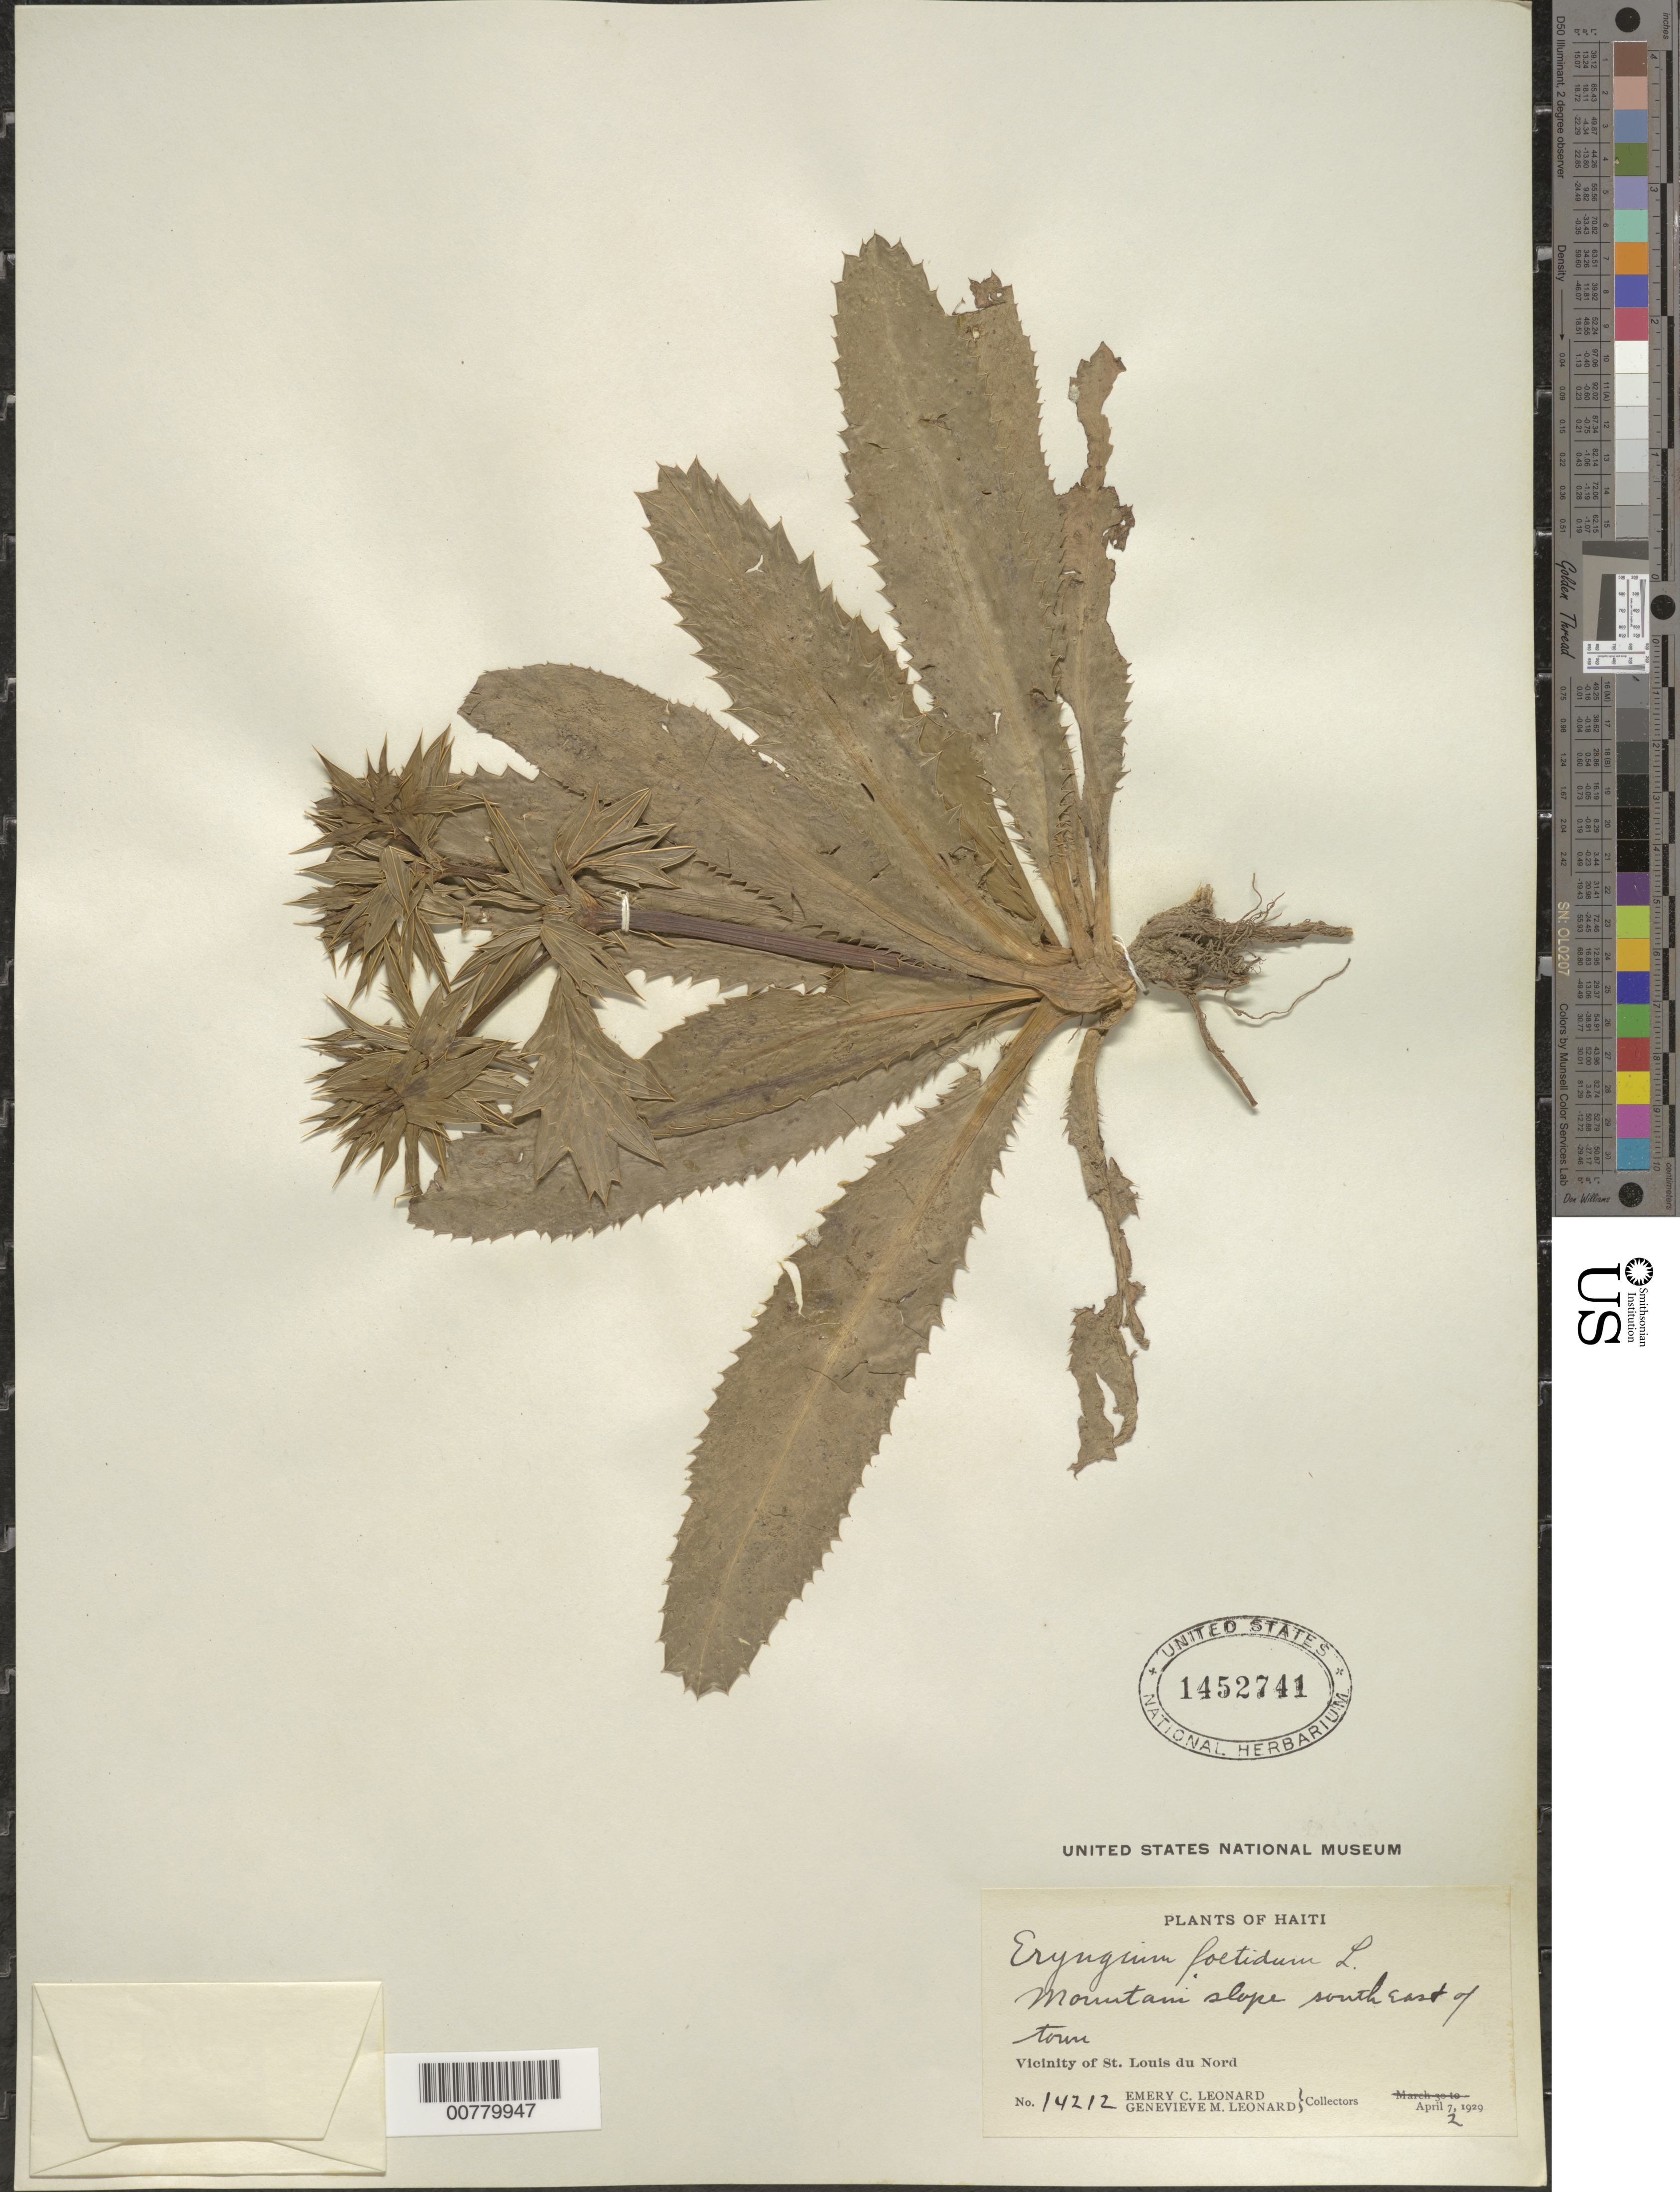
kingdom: Plantae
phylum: Tracheophyta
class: Magnoliopsida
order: Apiales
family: Apiaceae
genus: Eryngium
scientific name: Eryngium foetidum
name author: L.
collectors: E. C. Leonard & G. M. Leonard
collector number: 14212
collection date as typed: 02 Apr 1929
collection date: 1929-04-02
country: Haiti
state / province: Nord-Ouest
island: Hispaniola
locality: Vicinity of St. Louis du Nord, southeast of town.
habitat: Mountain slope.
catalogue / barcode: US 1452741